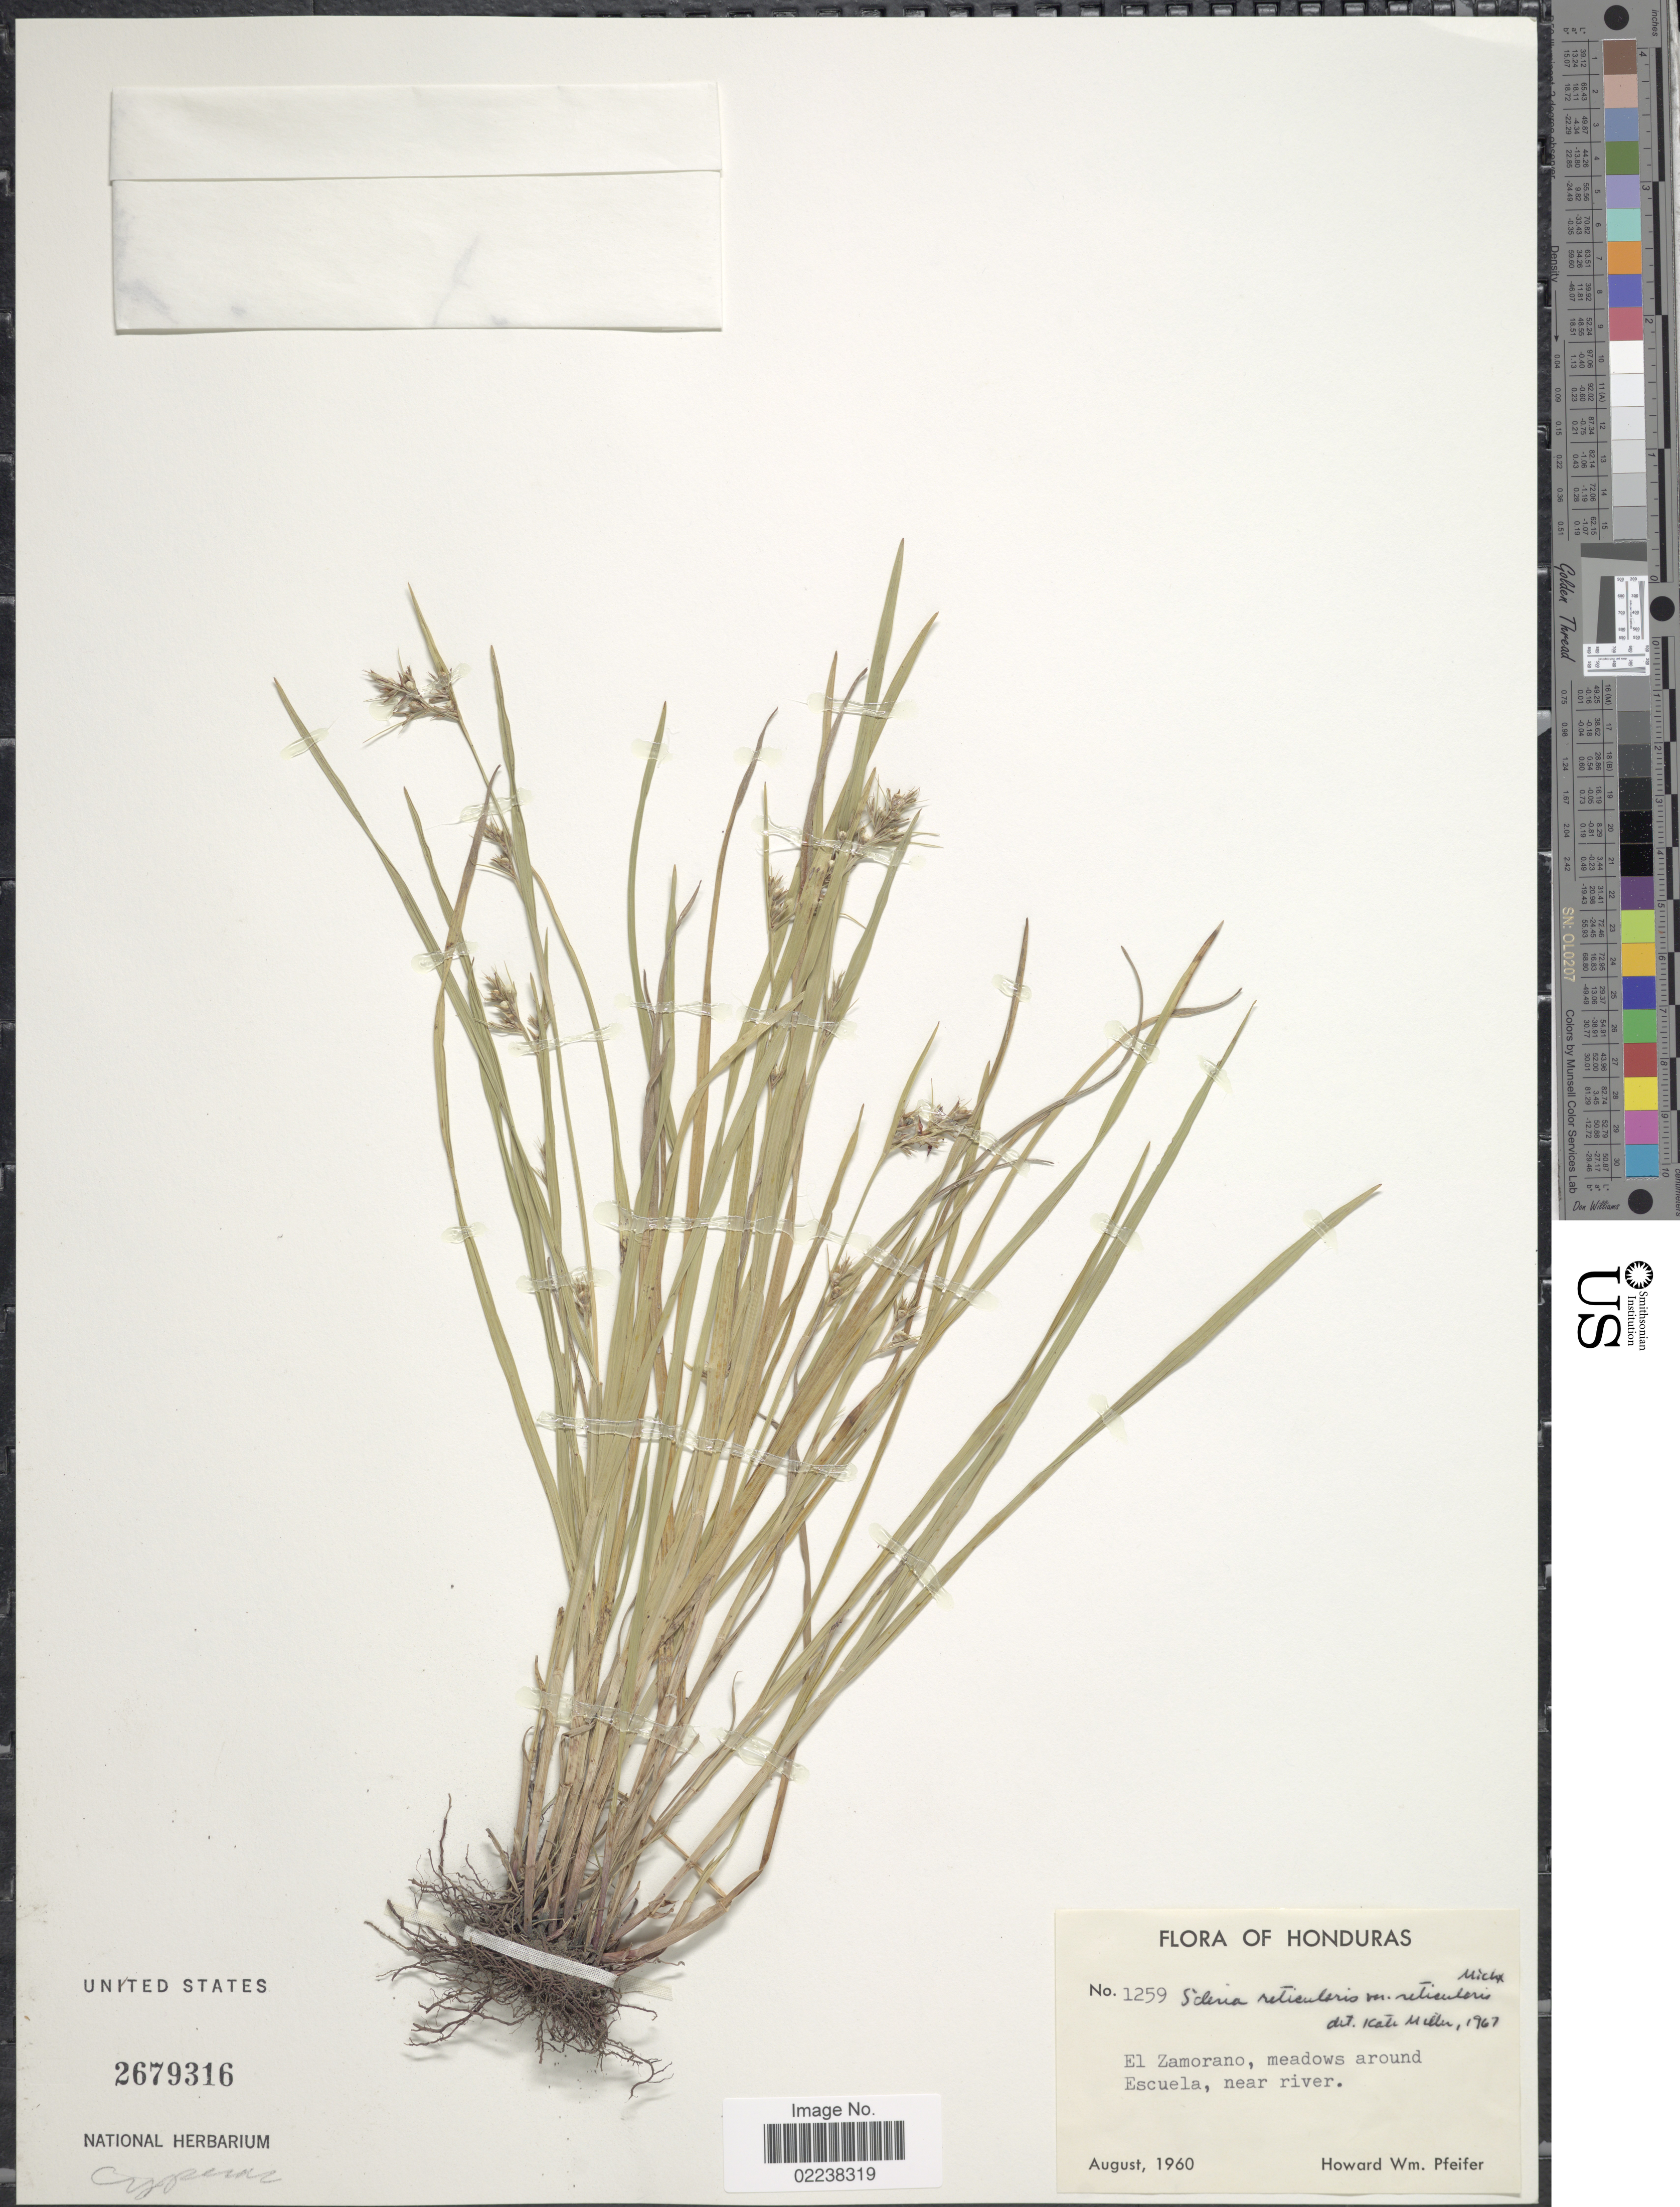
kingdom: Plantae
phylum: Tracheophyta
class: Liliopsida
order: Poales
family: Cyperaceae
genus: Scleria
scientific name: Scleria muehlenbergii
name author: Steud.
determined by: Strong, Mark T., (BOT), Smithsonian Institution - National Museum of Natural History (UNITED STATES)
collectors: H. W. Pfeifer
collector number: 1259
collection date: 1960-08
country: Honduras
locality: El Zamorano, meadows around Escuela, near river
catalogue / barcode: US 2679316